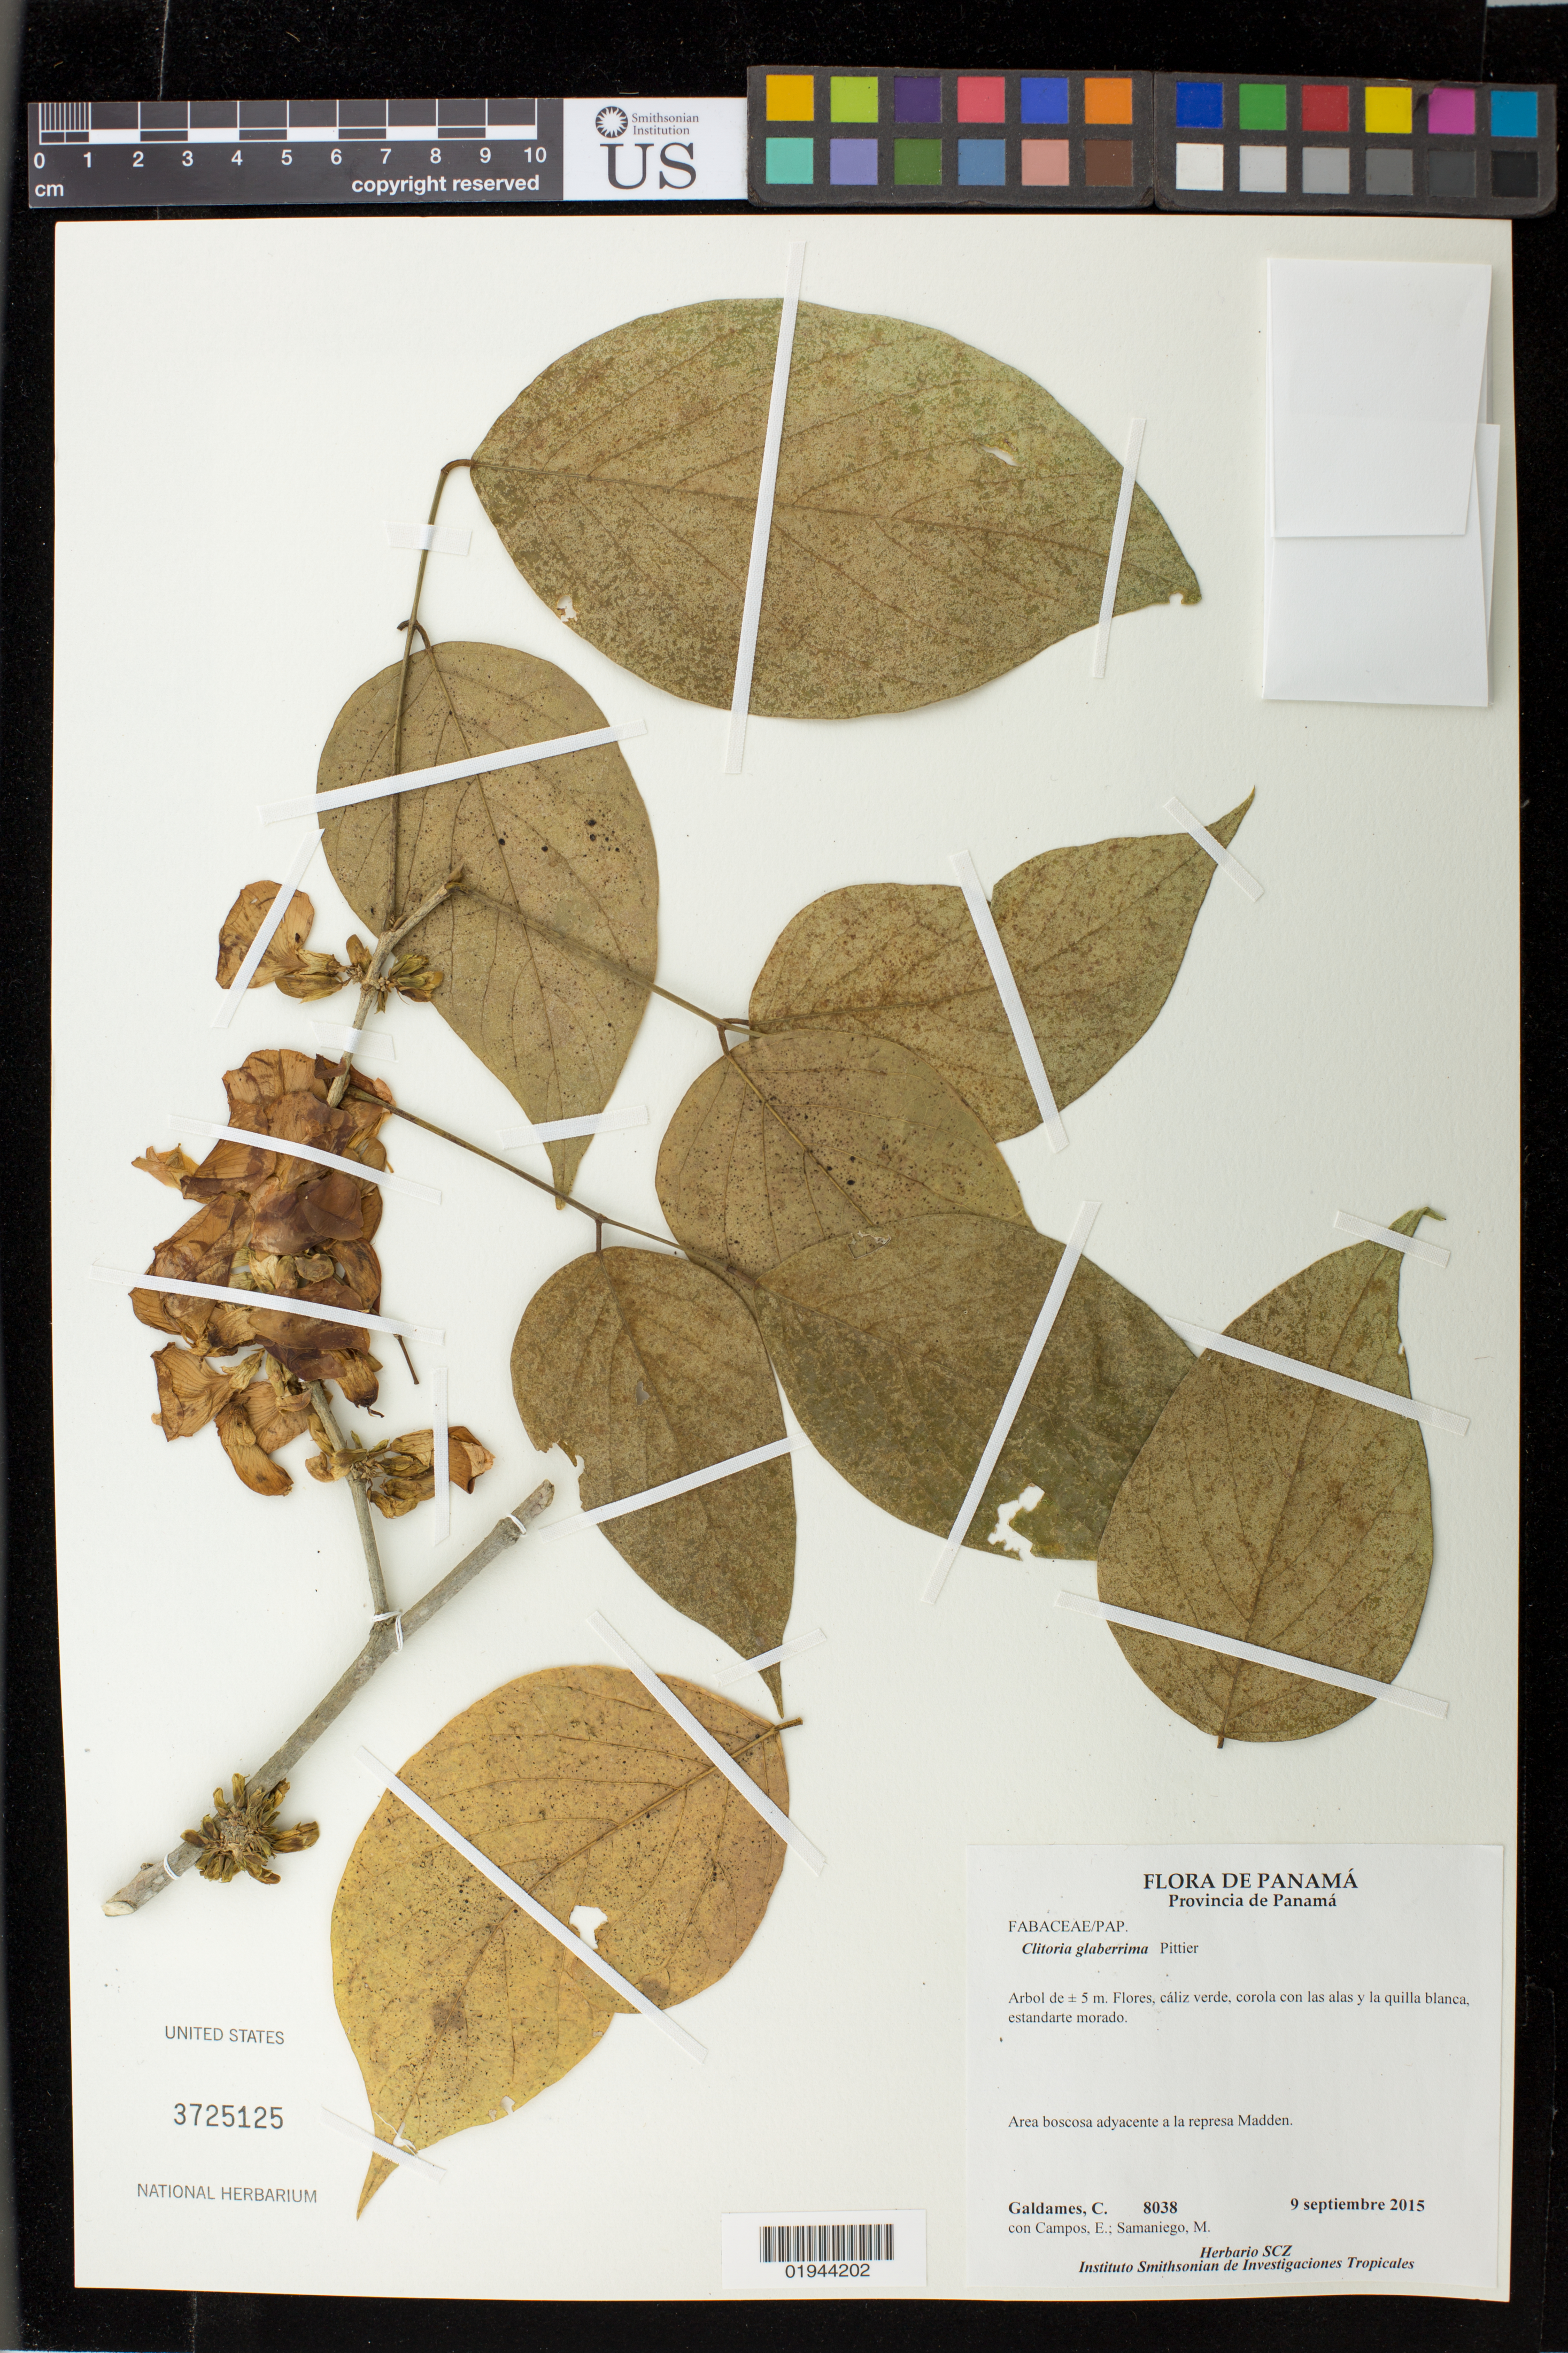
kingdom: Plantae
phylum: Tracheophyta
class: Magnoliopsida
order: Fabales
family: Fabaceae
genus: Clitoria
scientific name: Clitoria glaberrima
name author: Pittier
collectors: C. Galdames, E. Campos & M. Samaniego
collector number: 8038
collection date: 2015-09-09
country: Panama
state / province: Panamá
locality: Area boscosa adyacente a la represa Madden.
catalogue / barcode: US 3725125